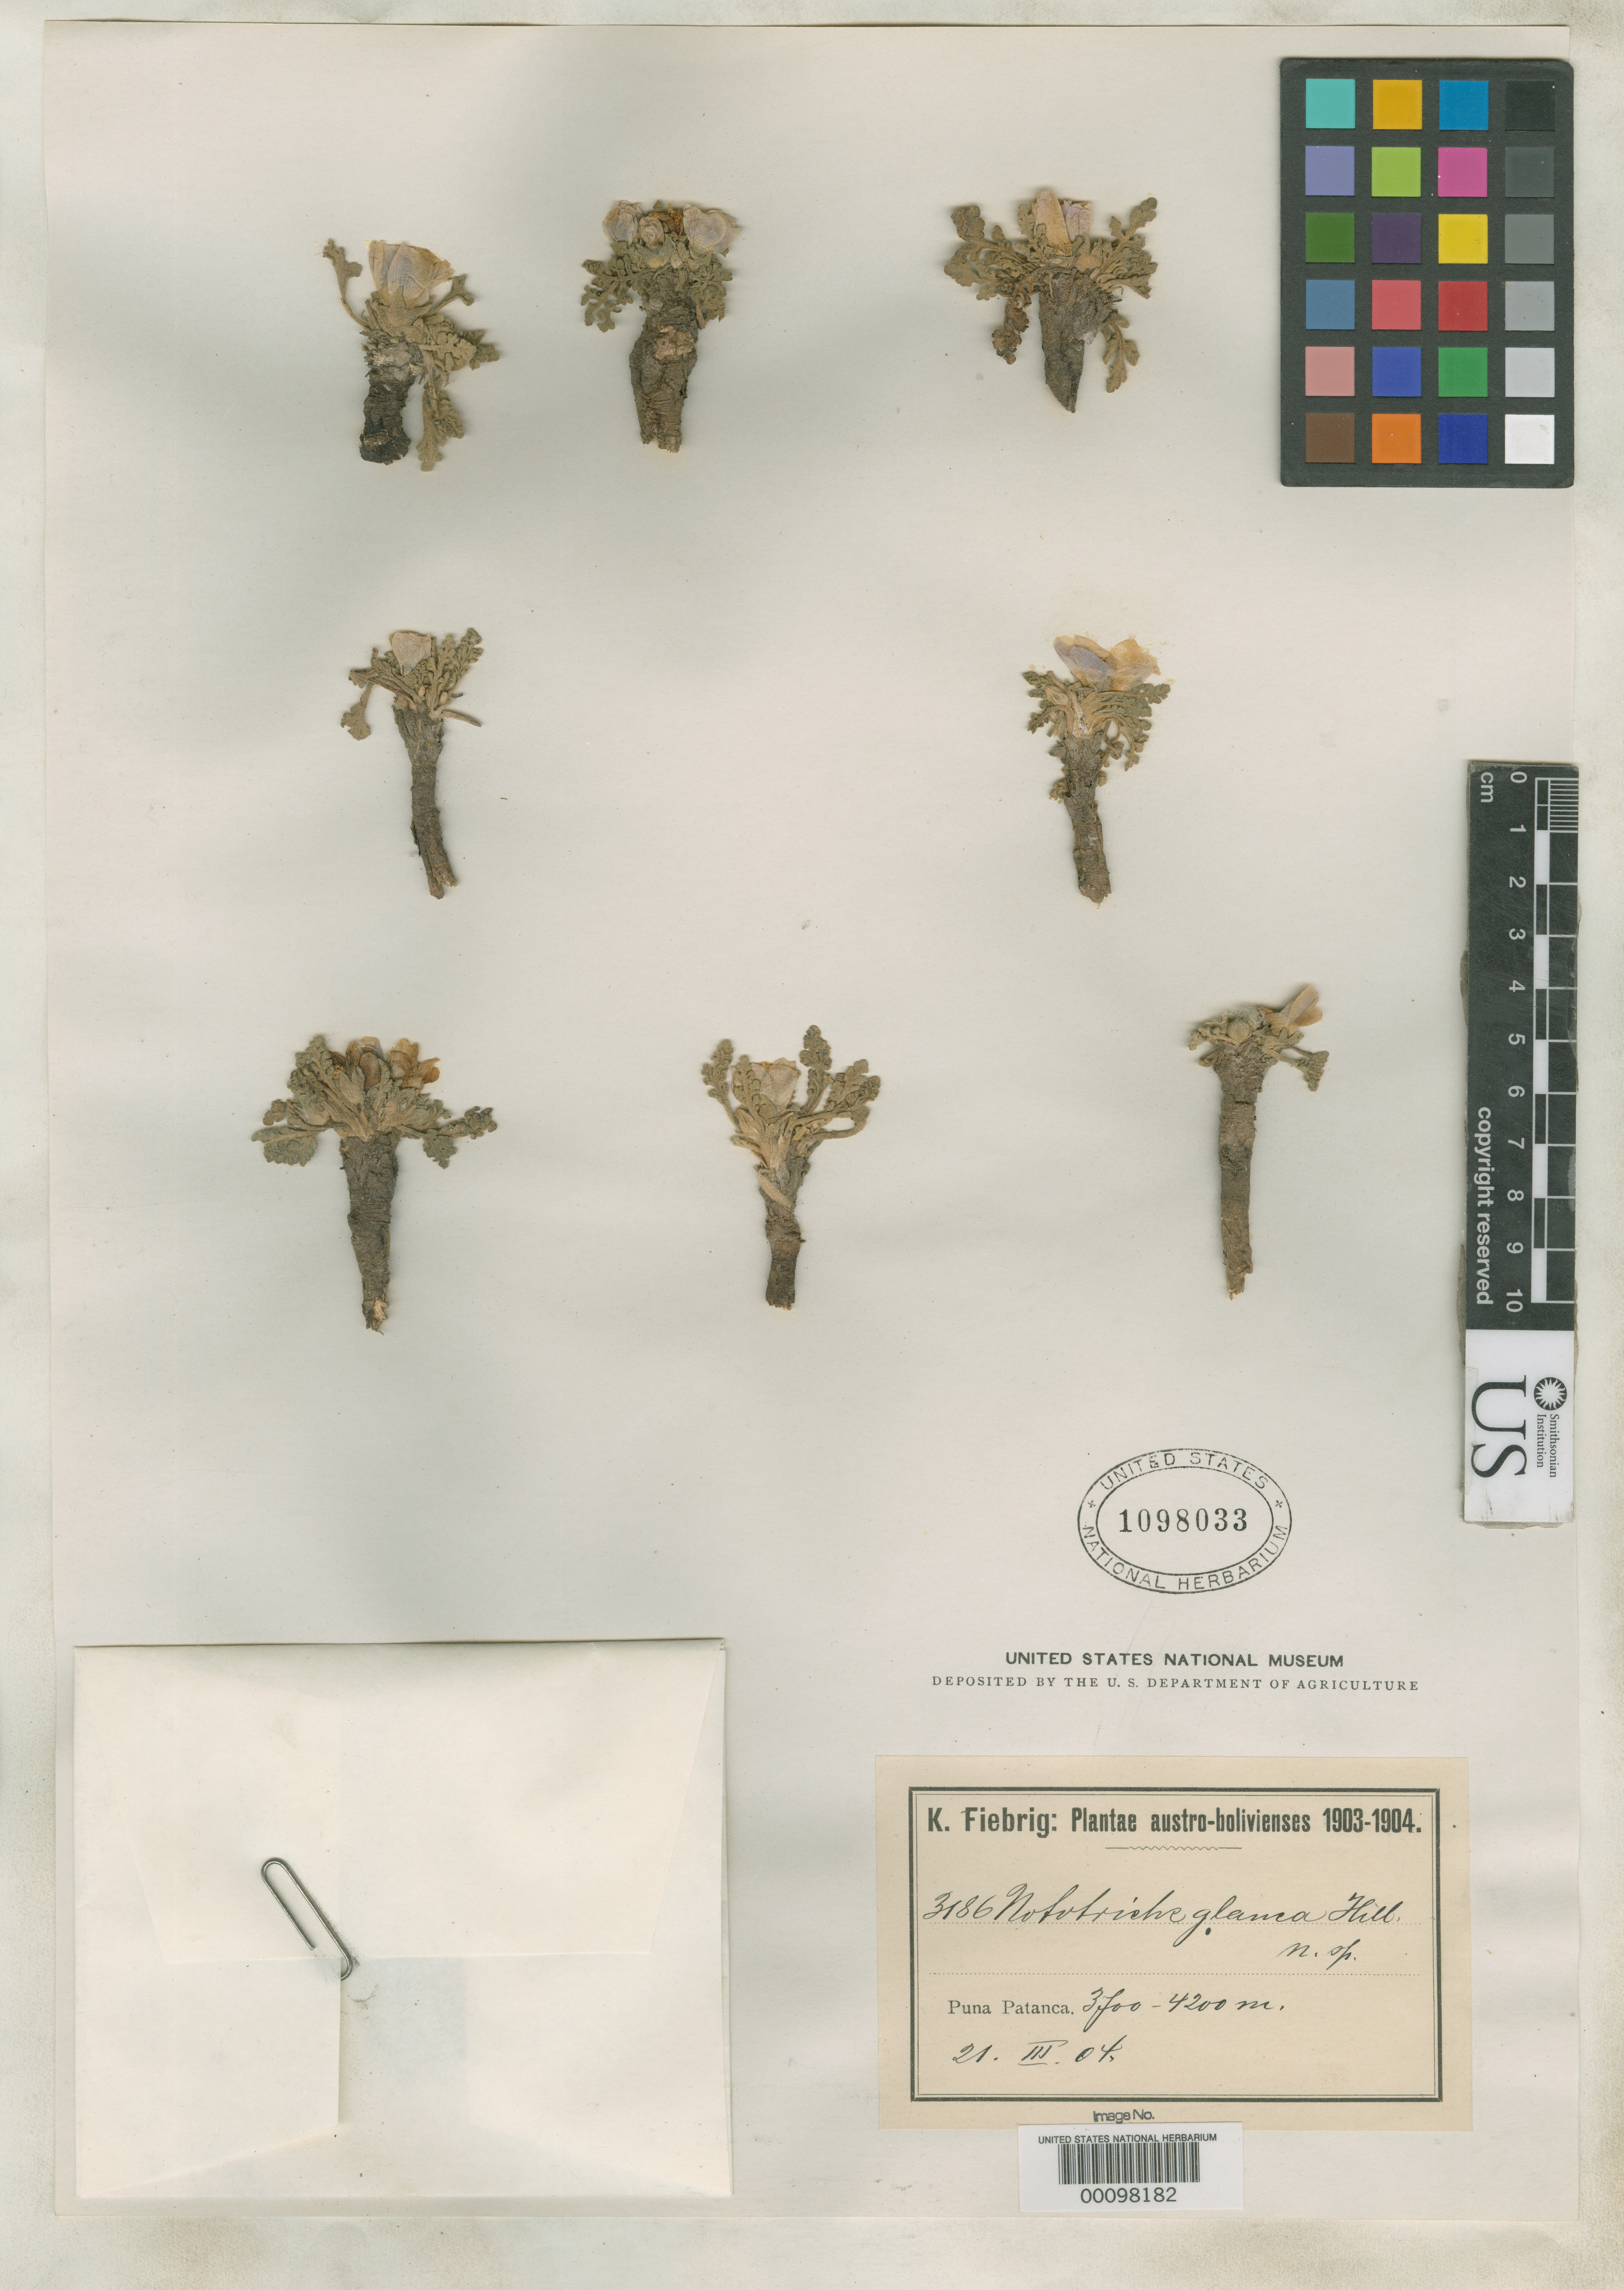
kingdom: Plantae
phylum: Tracheophyta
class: Magnoliopsida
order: Malvales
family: Malvaceae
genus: Nototriche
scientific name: Nototriche glauca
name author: A.W. Hill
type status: Isotype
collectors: K. Fiebrig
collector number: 3186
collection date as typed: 21 Mar 1904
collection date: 1904-03-21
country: Bolivia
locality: Puna Patanca.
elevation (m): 3700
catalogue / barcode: US 1098033